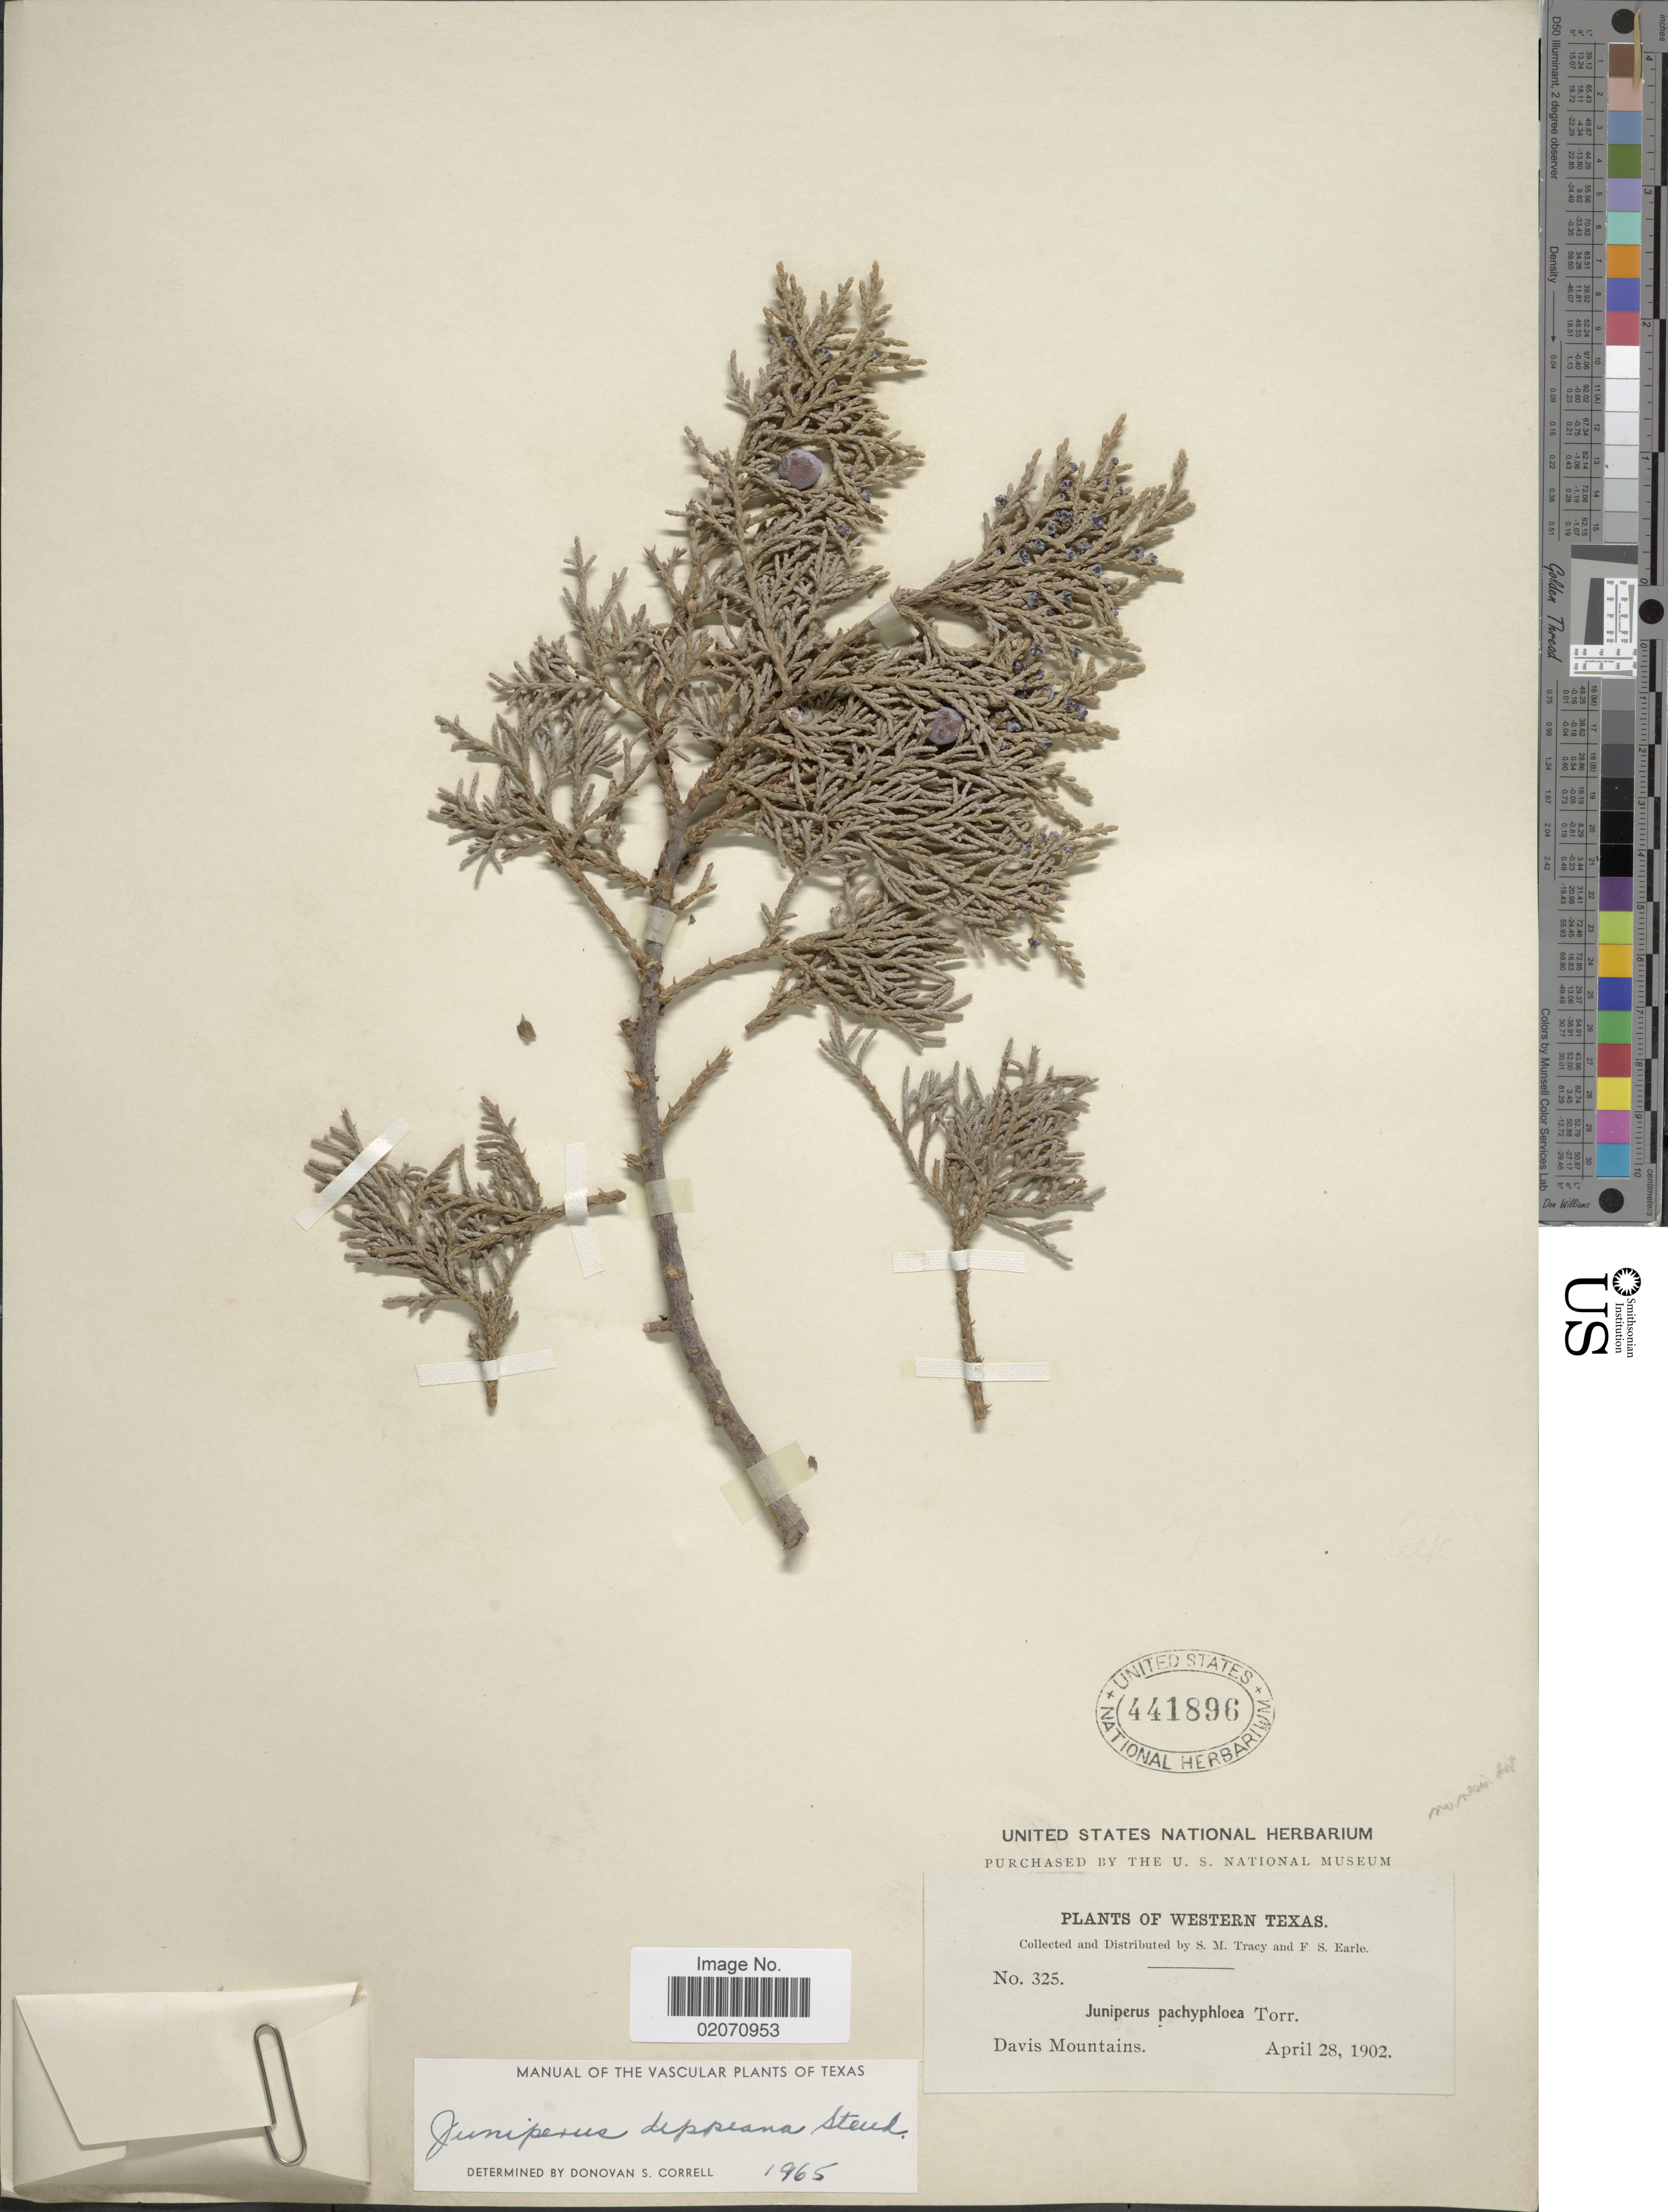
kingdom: Plantae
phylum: Tracheophyta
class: Pinopsida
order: Pinales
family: Cupressaceae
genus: Juniperus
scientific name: Juniperus deppeana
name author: Steud.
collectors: S. Stracy & F. S. Earle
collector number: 325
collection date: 1902-04-28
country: United States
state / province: Texas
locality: Western Texas, Davis Mountains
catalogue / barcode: US 441896